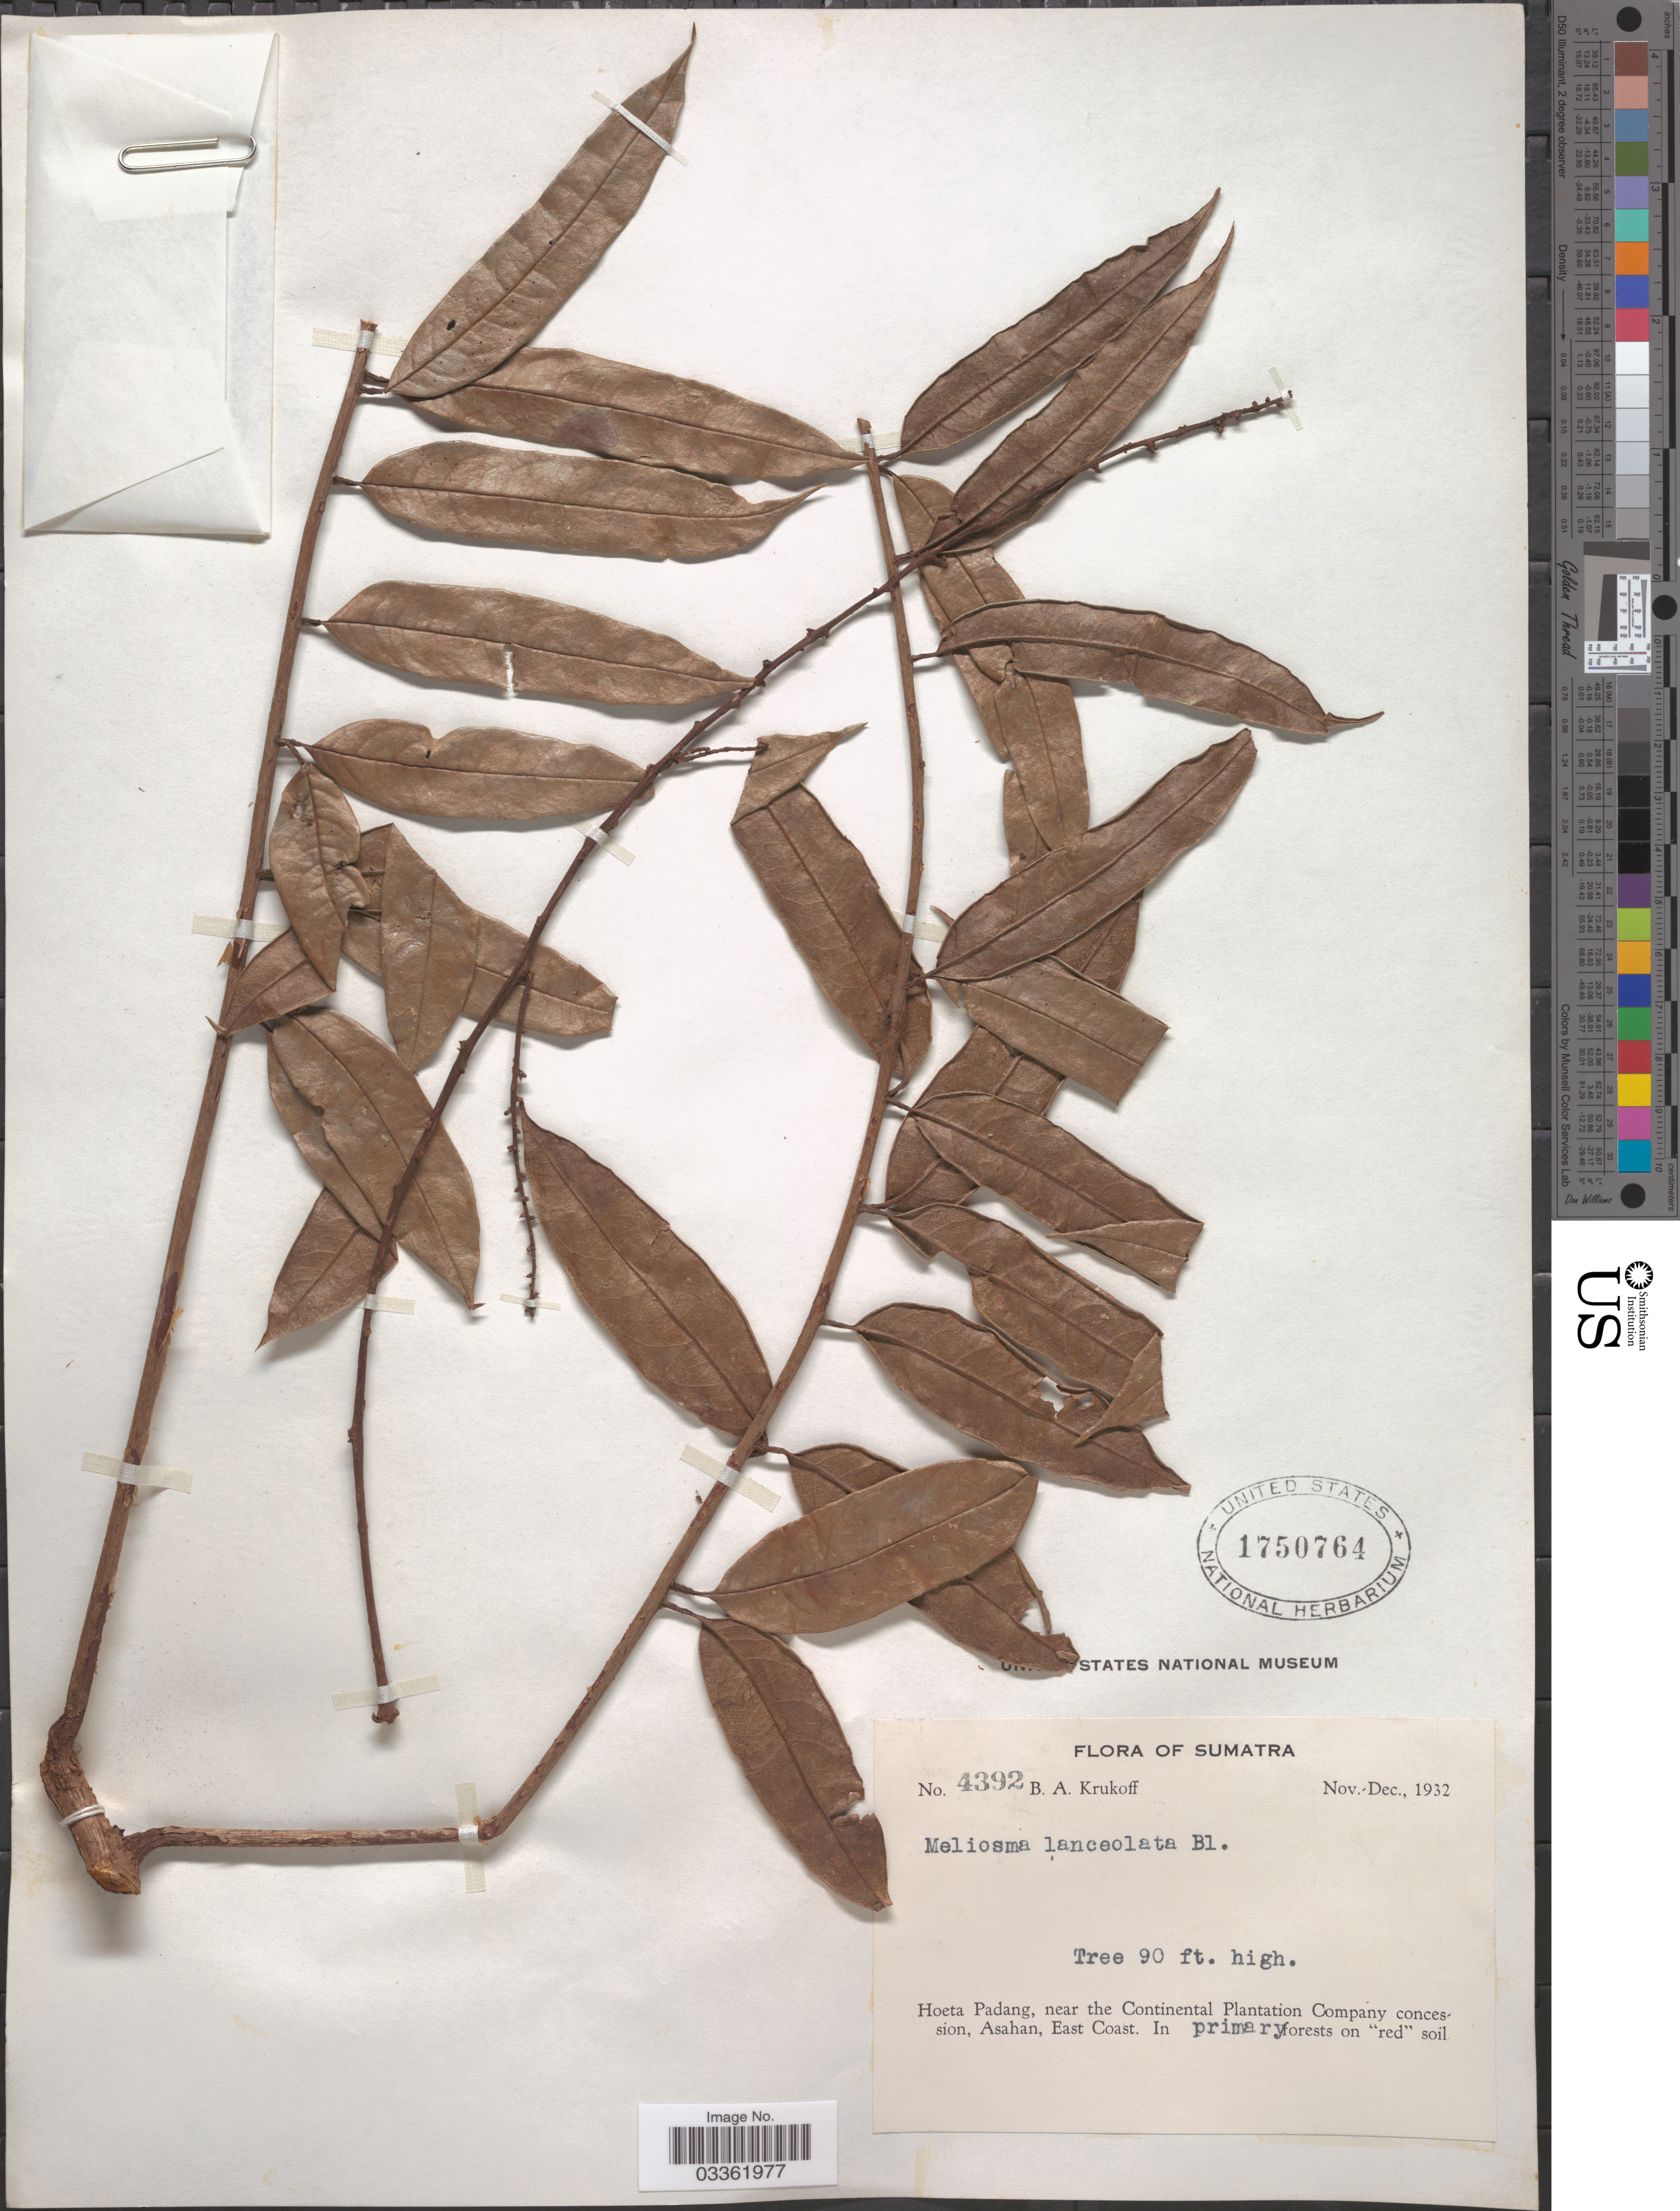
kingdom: Plantae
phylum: Tracheophyta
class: Magnoliopsida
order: Proteales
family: Sabiaceae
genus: Meliosma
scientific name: Meliosma lanceolata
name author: Blume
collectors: B. A. Krukoff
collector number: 4392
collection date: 1932-11/1932-12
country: Indonesia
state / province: Sumatra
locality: Hoeta Padang, near the Continental Plantation Company concession, Asahan, East Coast.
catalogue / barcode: US 1750764